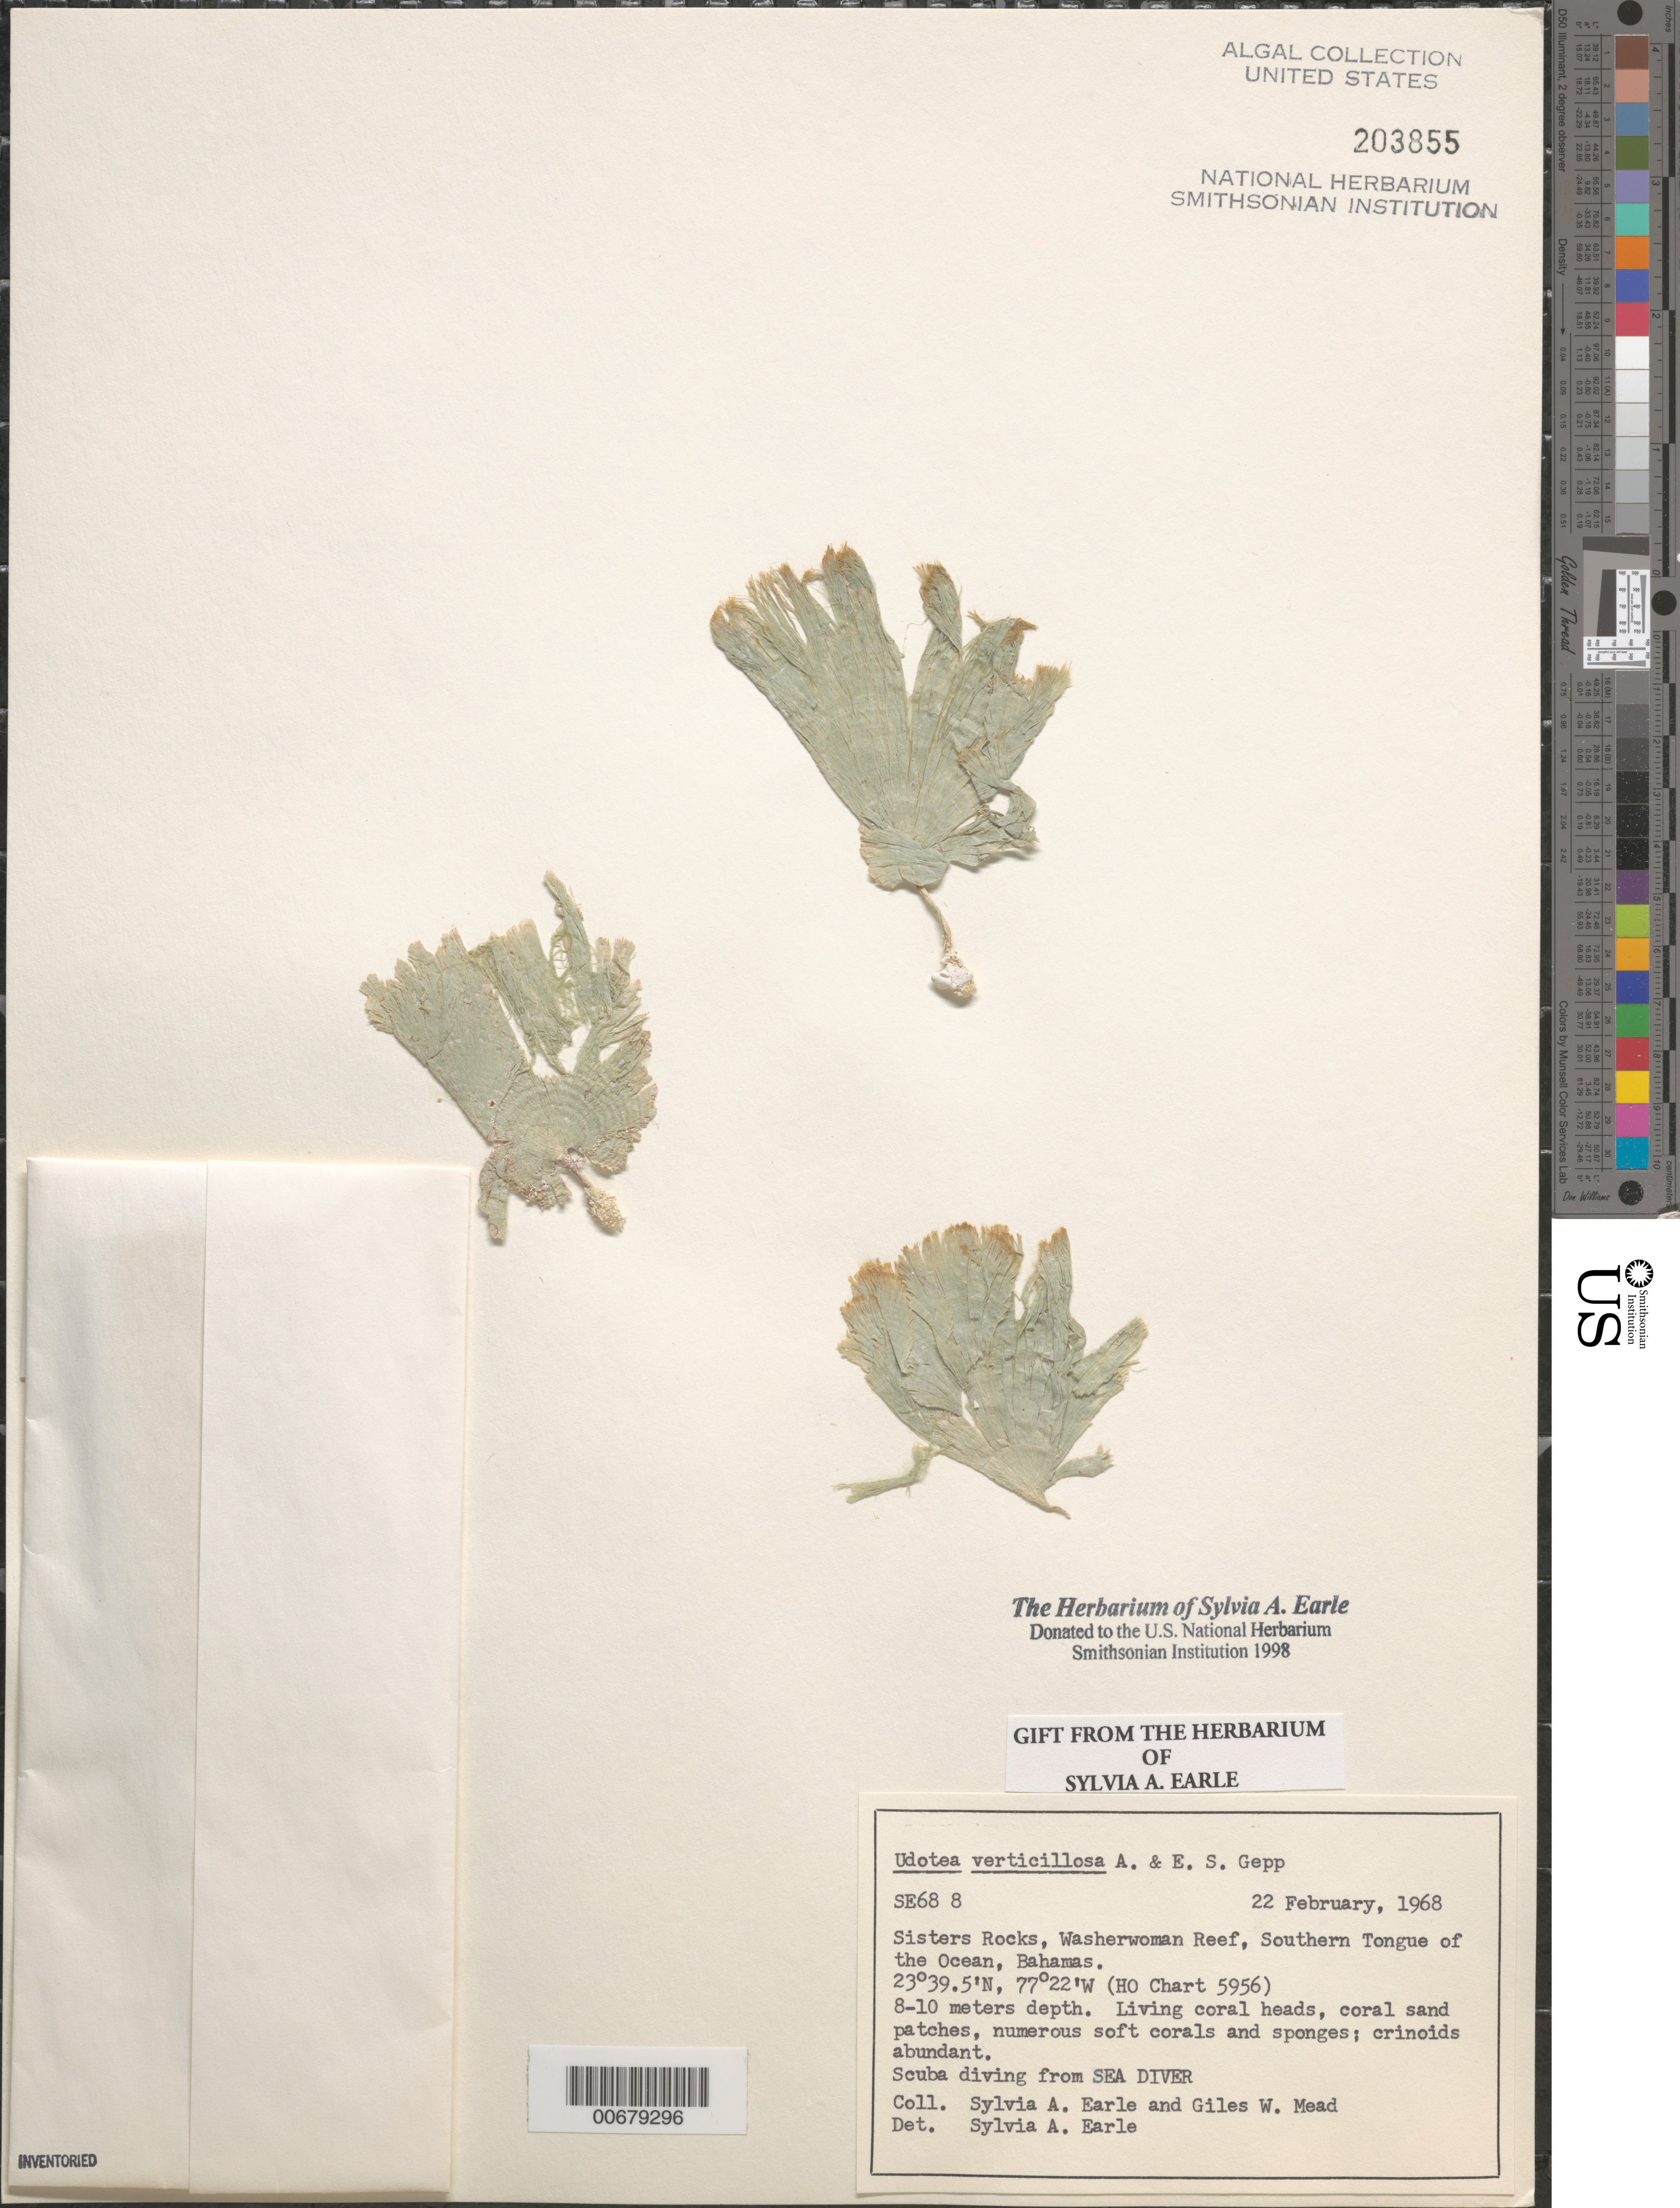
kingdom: Plantae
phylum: Chlorophyta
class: Ulvophyceae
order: Bryopsidales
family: Udoteaceae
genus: Udotea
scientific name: Udotea verticillosa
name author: A. Gepp & E. Gepp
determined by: Earle, S. A.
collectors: S. A. Earle & G. W. Mead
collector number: SE 688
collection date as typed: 22 Feb 1968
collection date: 1968-02-22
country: Bahamas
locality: Sisters Rocks, Washerwoman Reef, Southern Tongue of the Ocean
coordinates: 23 39.5' N, 77 22' W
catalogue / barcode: US 203855